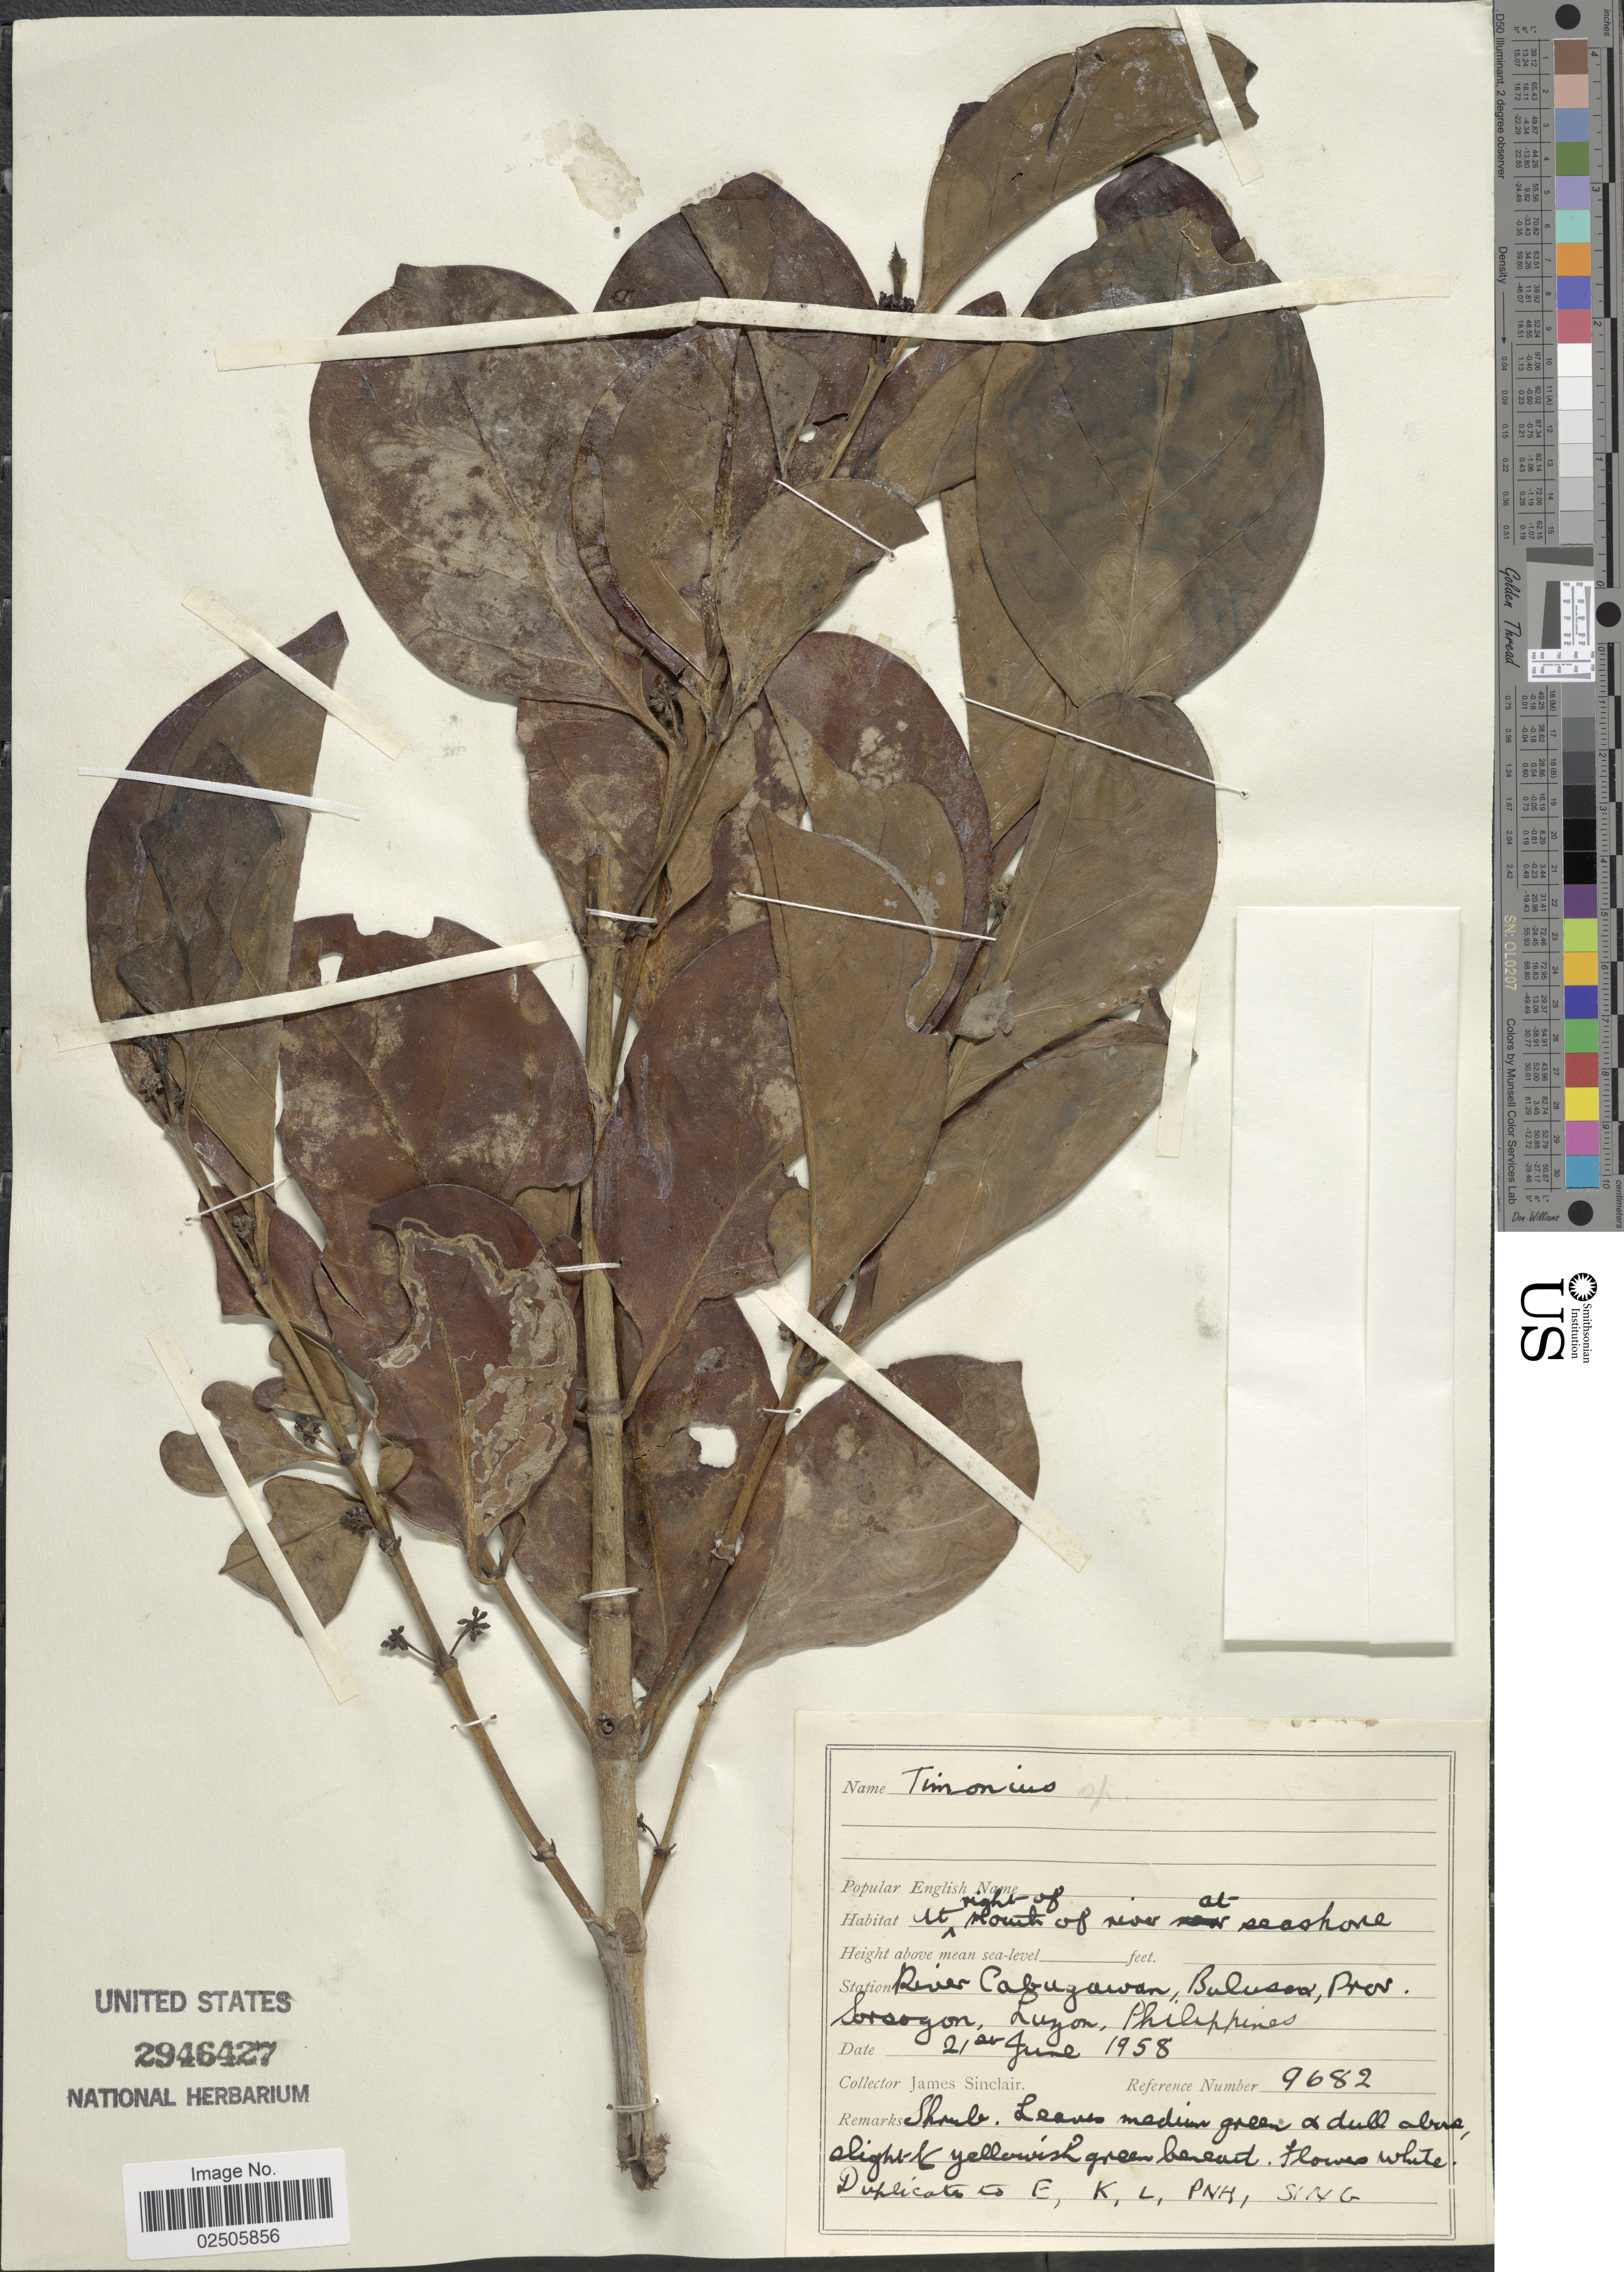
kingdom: Plantae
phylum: Tracheophyta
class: Magnoliopsida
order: Gentianales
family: Rubiaceae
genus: Timonius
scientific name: Timonius sp.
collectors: J. Sinclair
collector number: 9682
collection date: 1958-06-21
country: Philippines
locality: River Cabugawan, Buluson, Prov. Sorsogon, Luzon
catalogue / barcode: US 2946427